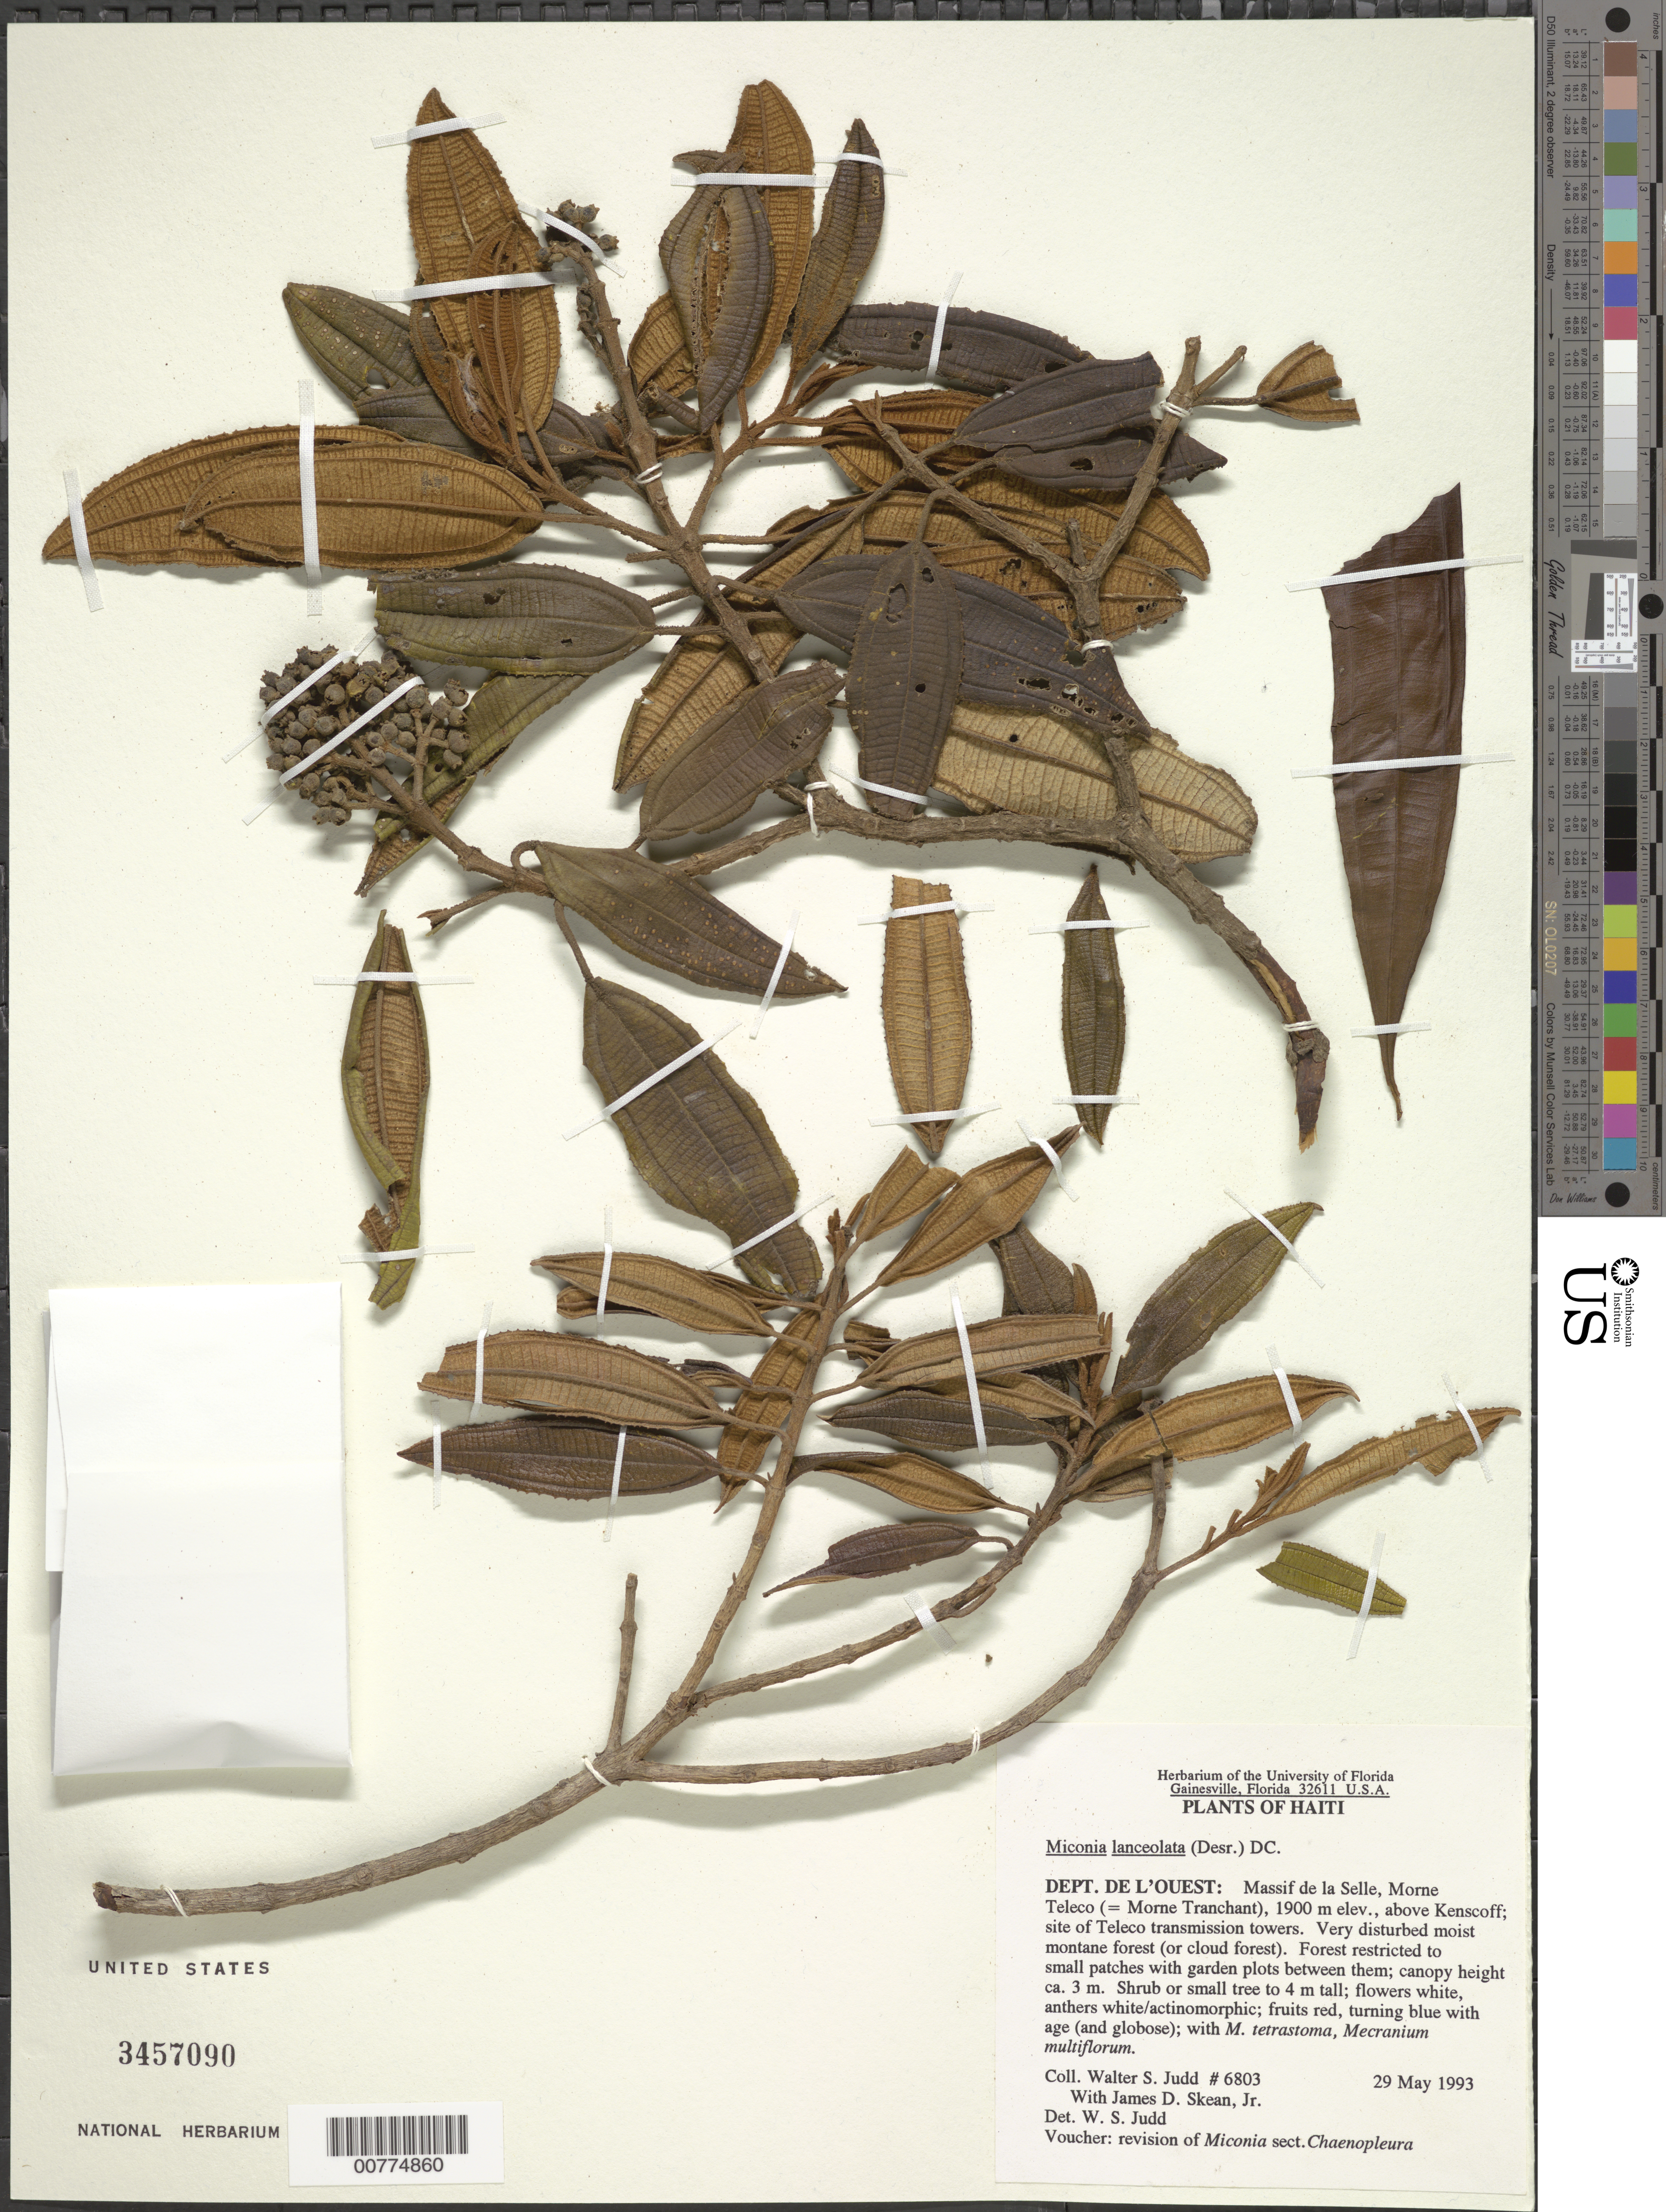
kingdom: Plantae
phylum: Tracheophyta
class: Magnoliopsida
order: Myrtales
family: Melastomataceae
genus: Miconia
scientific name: Miconia lanceolata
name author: (Desr.) DC.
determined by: Judd, Walter S.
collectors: W. S. Judd & J. D. Skean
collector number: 6803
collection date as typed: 29 May 1993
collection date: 1993-05-29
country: Haiti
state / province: Ouest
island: Hispaniola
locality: Massif de la Selle, Morne Teleco (=M. Tranchant), above Kenscoff, site of Teleco transmission towers.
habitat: Very disturbed moist (cloud) montane forest, forest restricted to small patches with garden plots between them, canopy 3 m.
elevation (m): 1900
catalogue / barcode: US 3457090